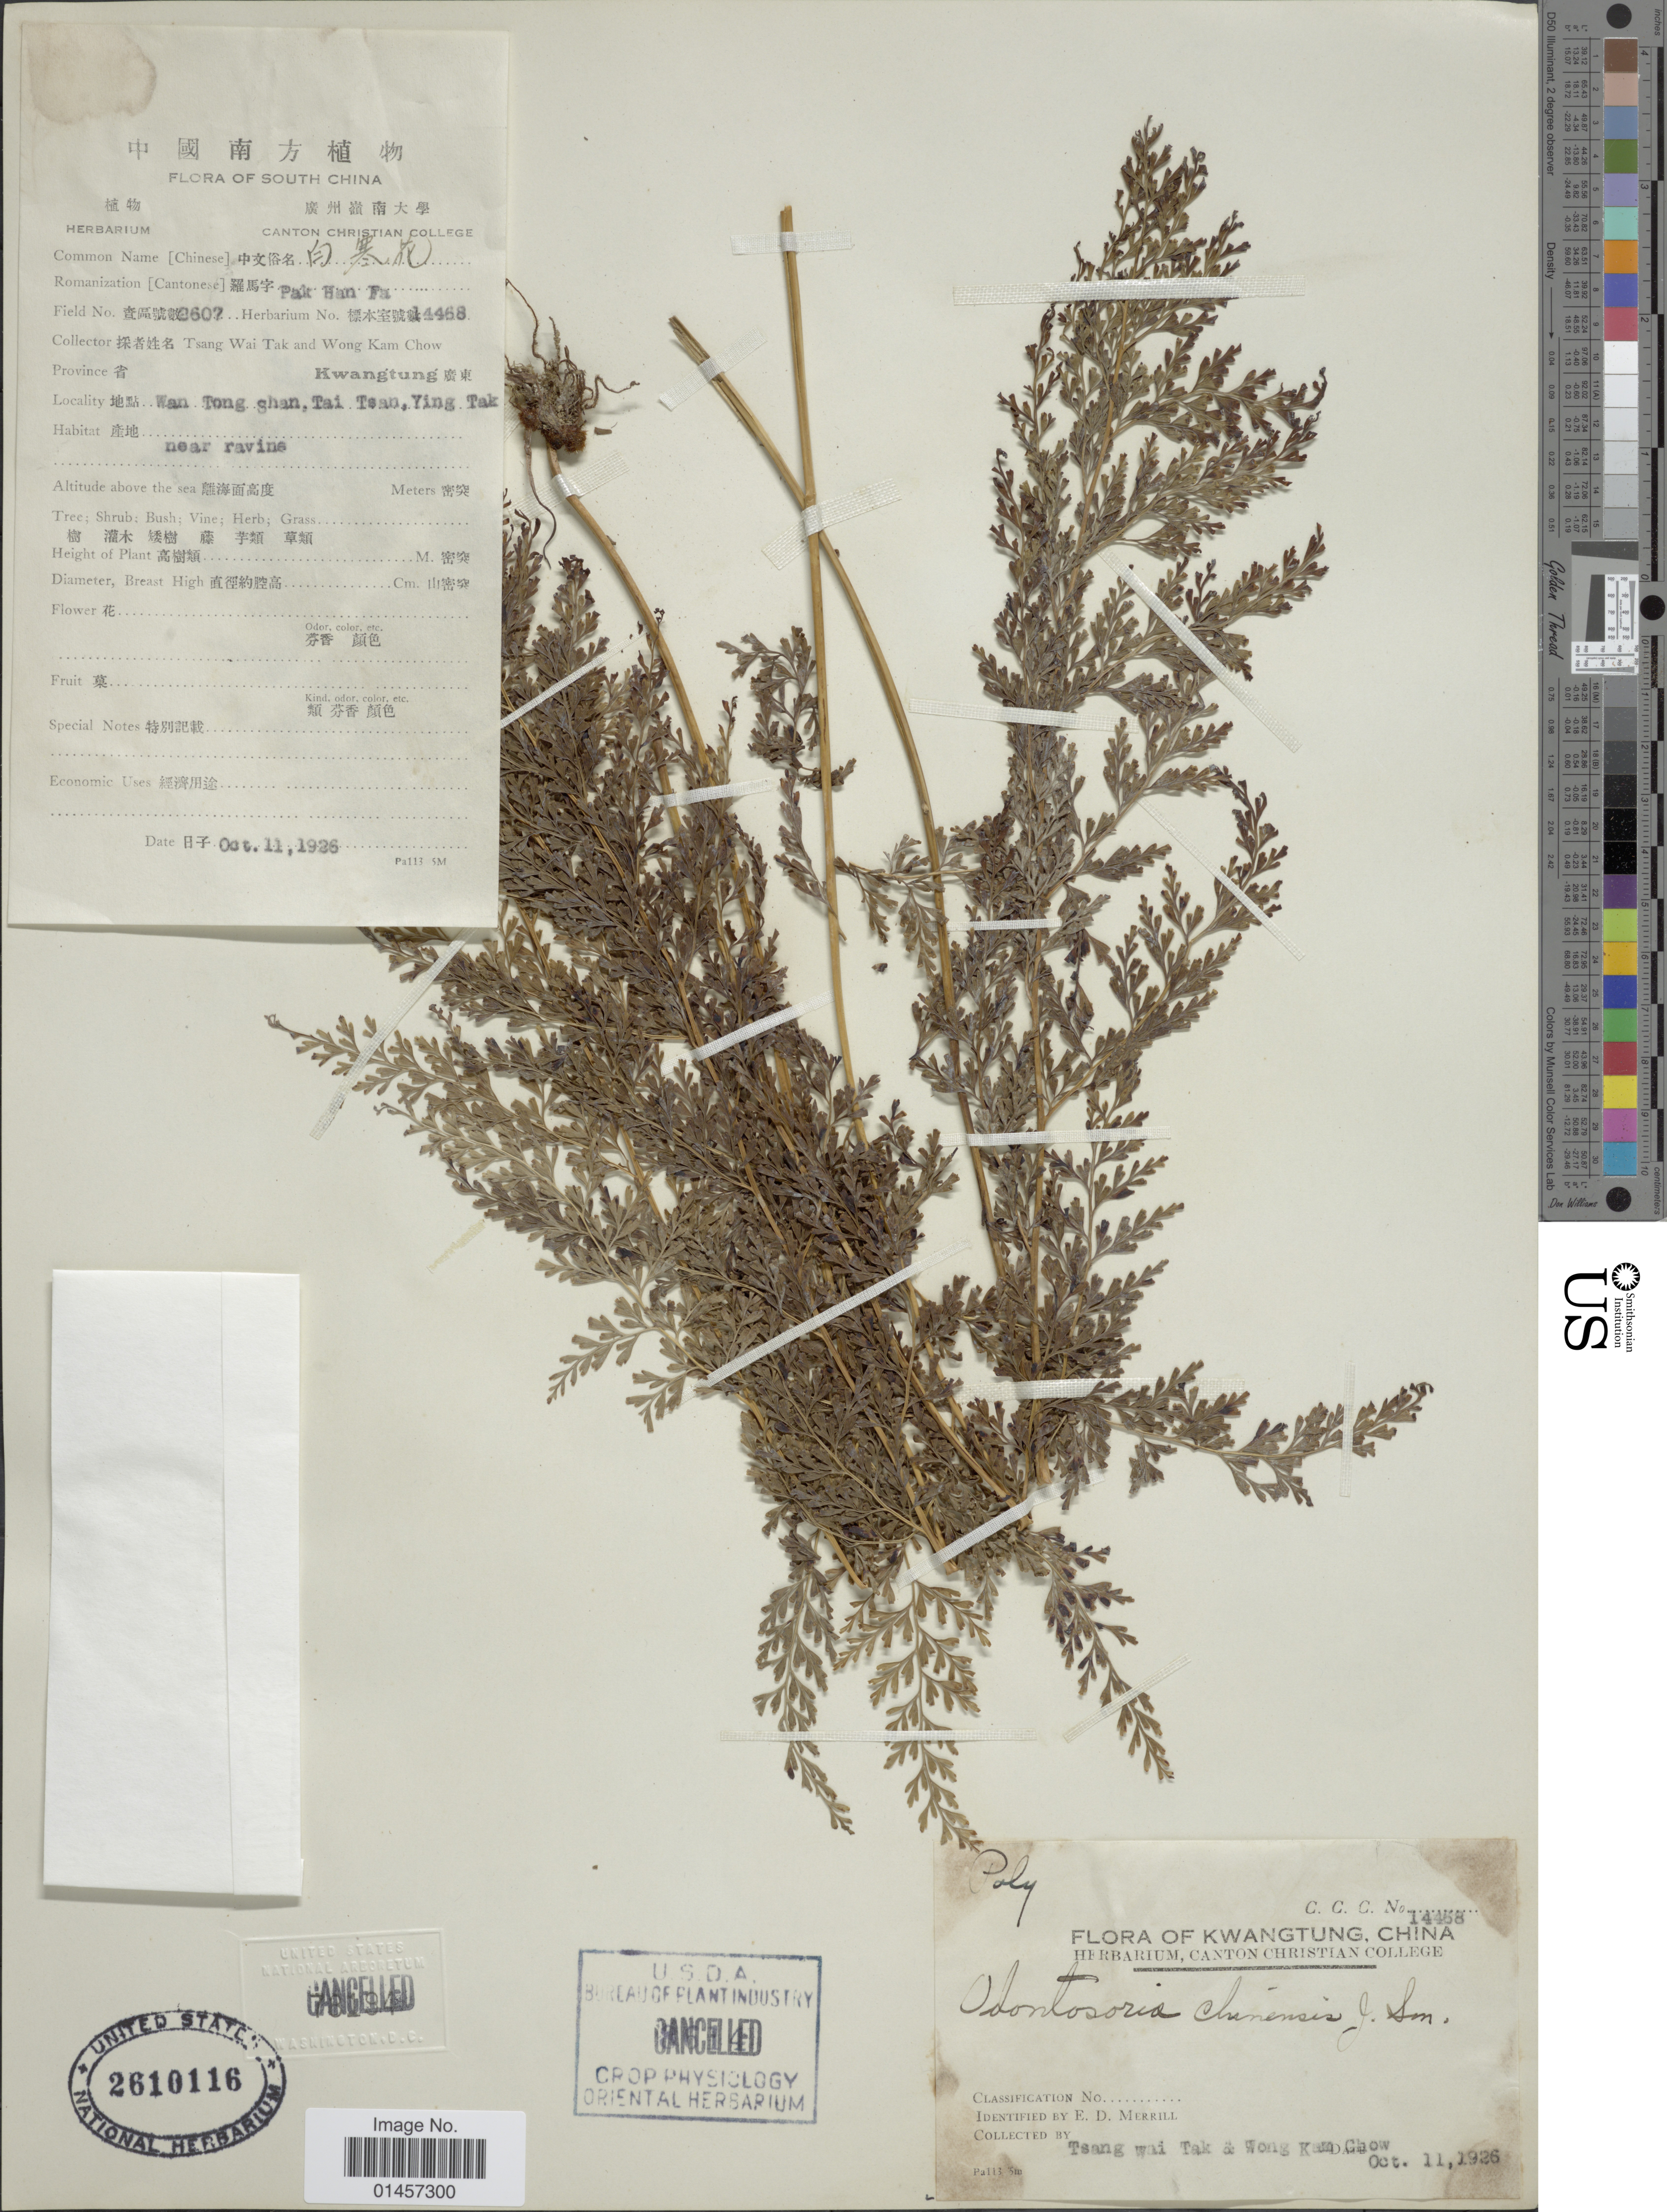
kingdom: Plantae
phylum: Tracheophyta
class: Polypodiopsida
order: Polypodiales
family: Lindsaeaceae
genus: Sphenomeris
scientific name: Sphenomeris chinensis var. chinensis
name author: (L.) Maxon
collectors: T. Tak & W. Chow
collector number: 2607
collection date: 1926-10-11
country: China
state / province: Guangdong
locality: South China, Wan Tong Shan, Tai Tsan, Ying Tak, near ravine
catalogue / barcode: US 2610116